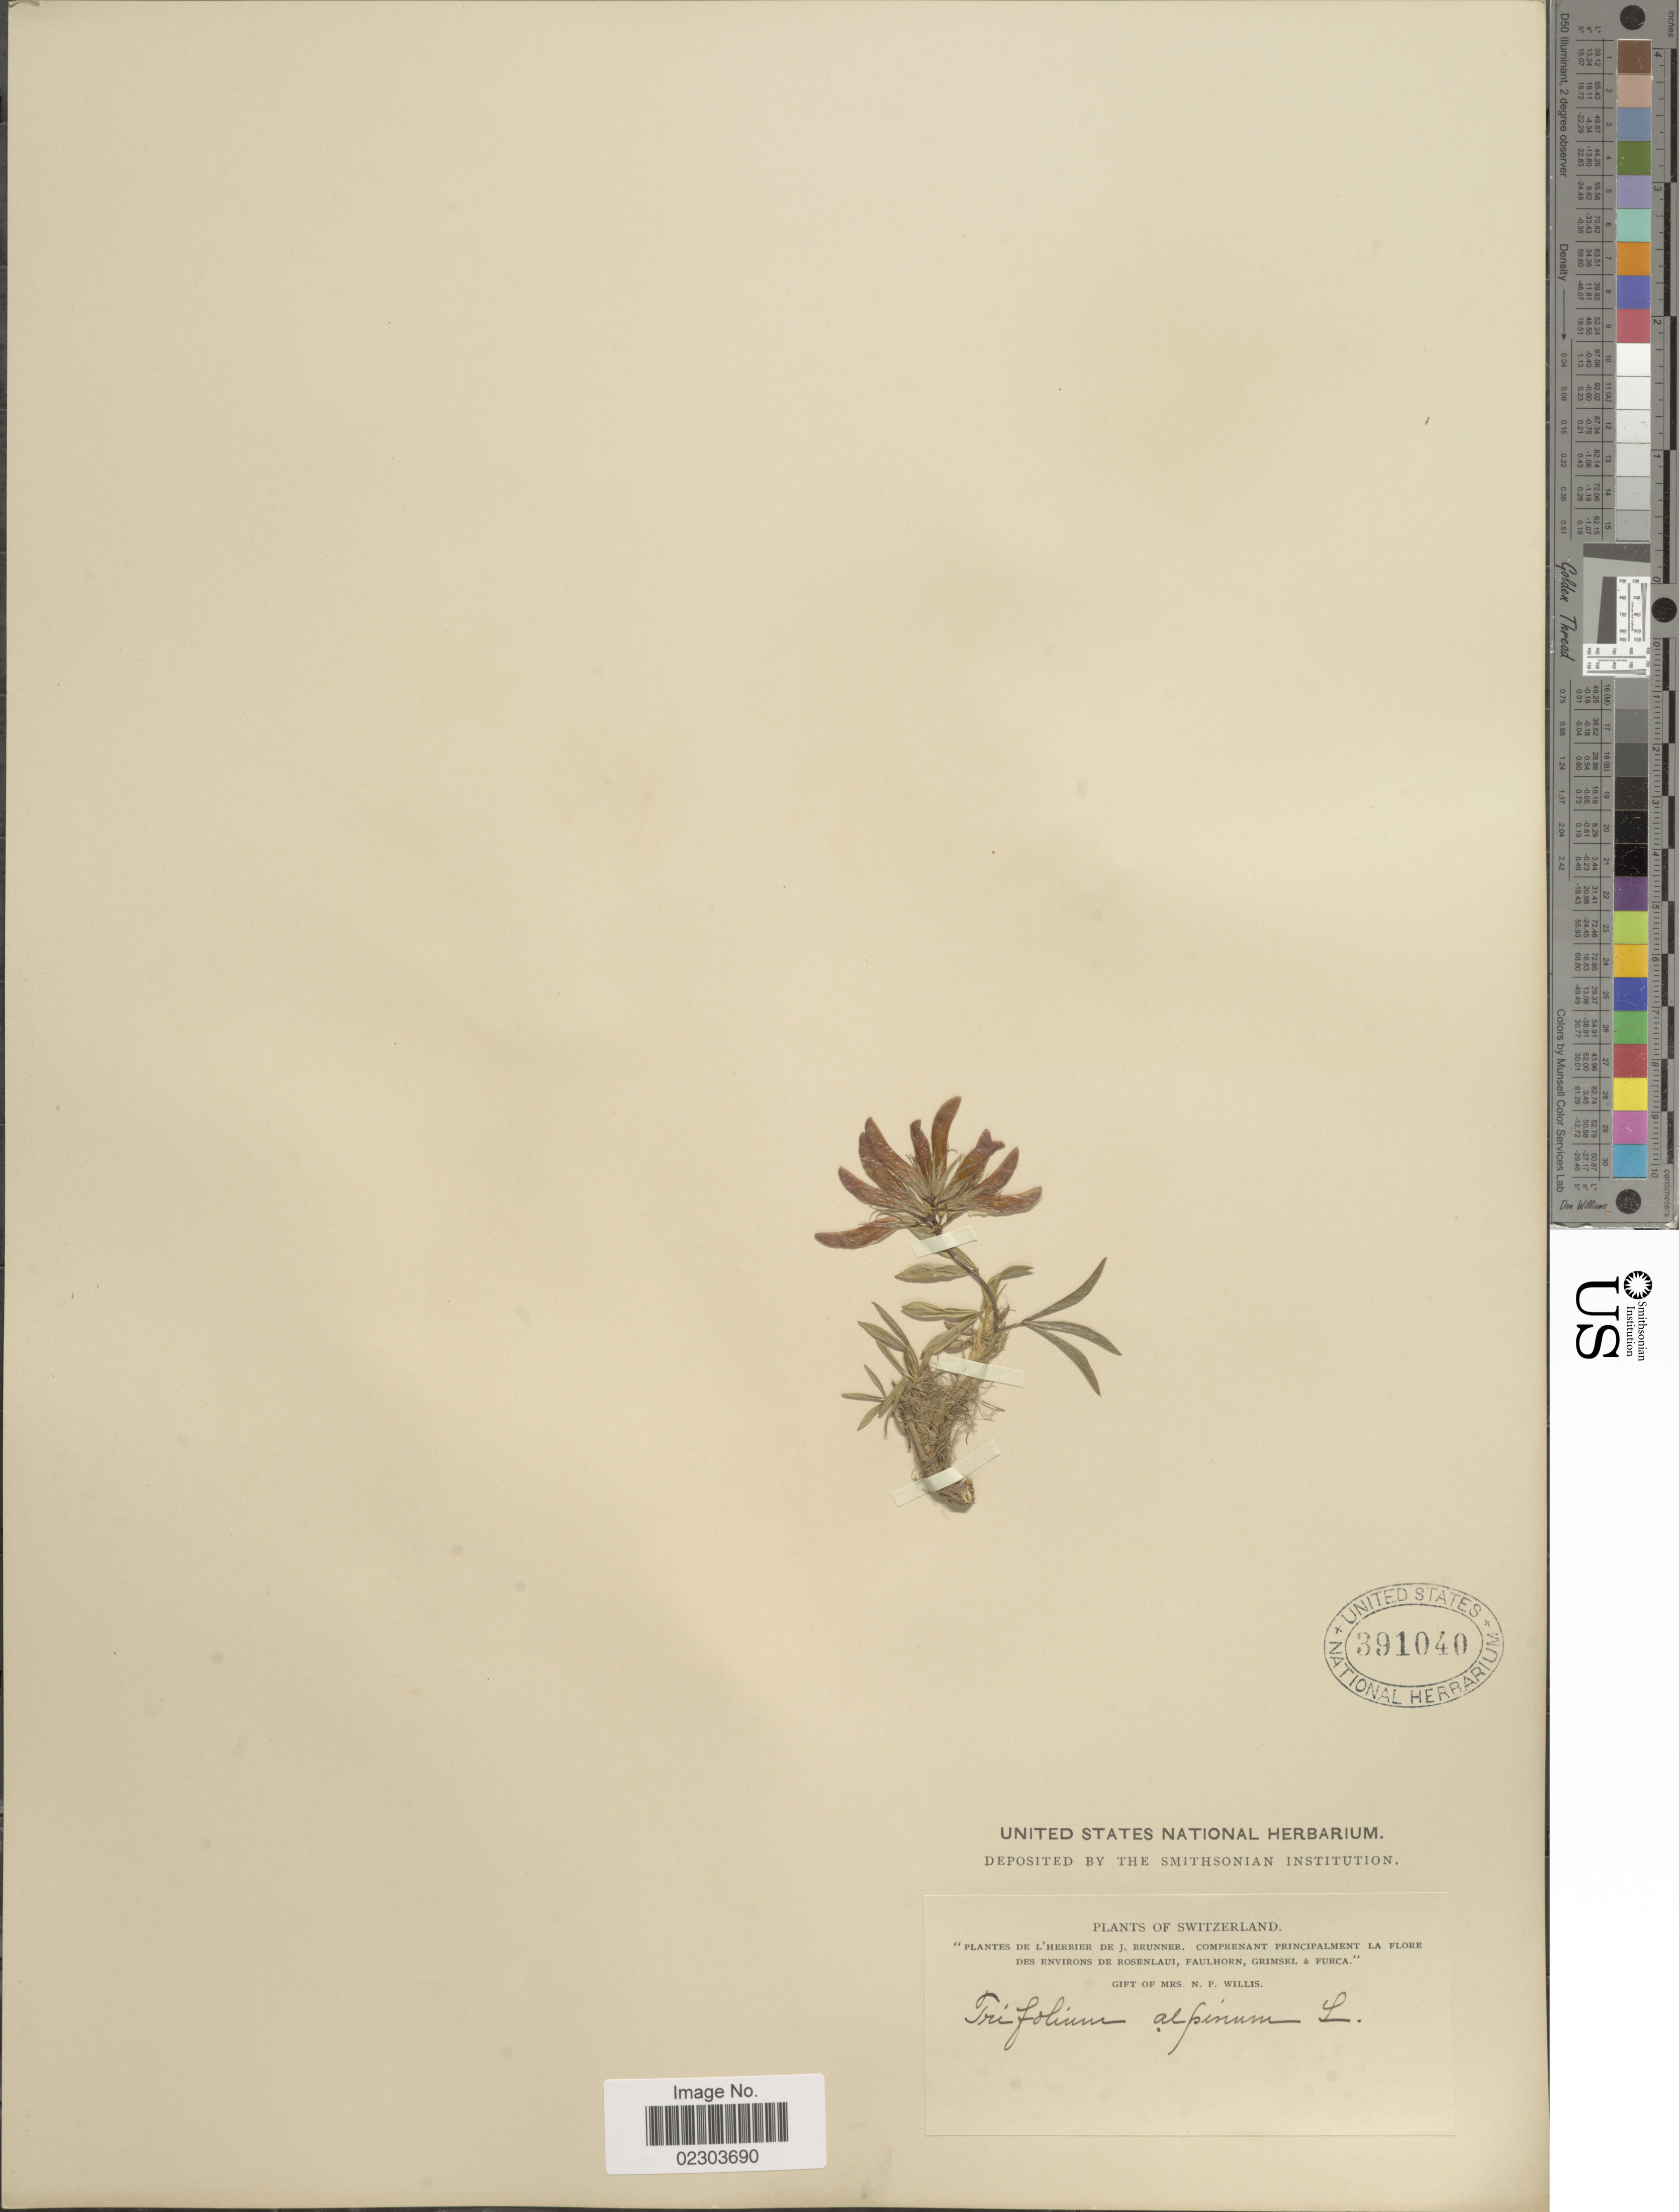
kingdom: Plantae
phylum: Tracheophyta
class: Magnoliopsida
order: Fabales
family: Fabaceae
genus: Trifolium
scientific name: Trifolium alpinum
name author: L.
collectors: N. Willis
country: Switzerland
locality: Des environs de Rosenlaui, Gaulhorn, Grimsel & Furca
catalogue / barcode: US 3961040